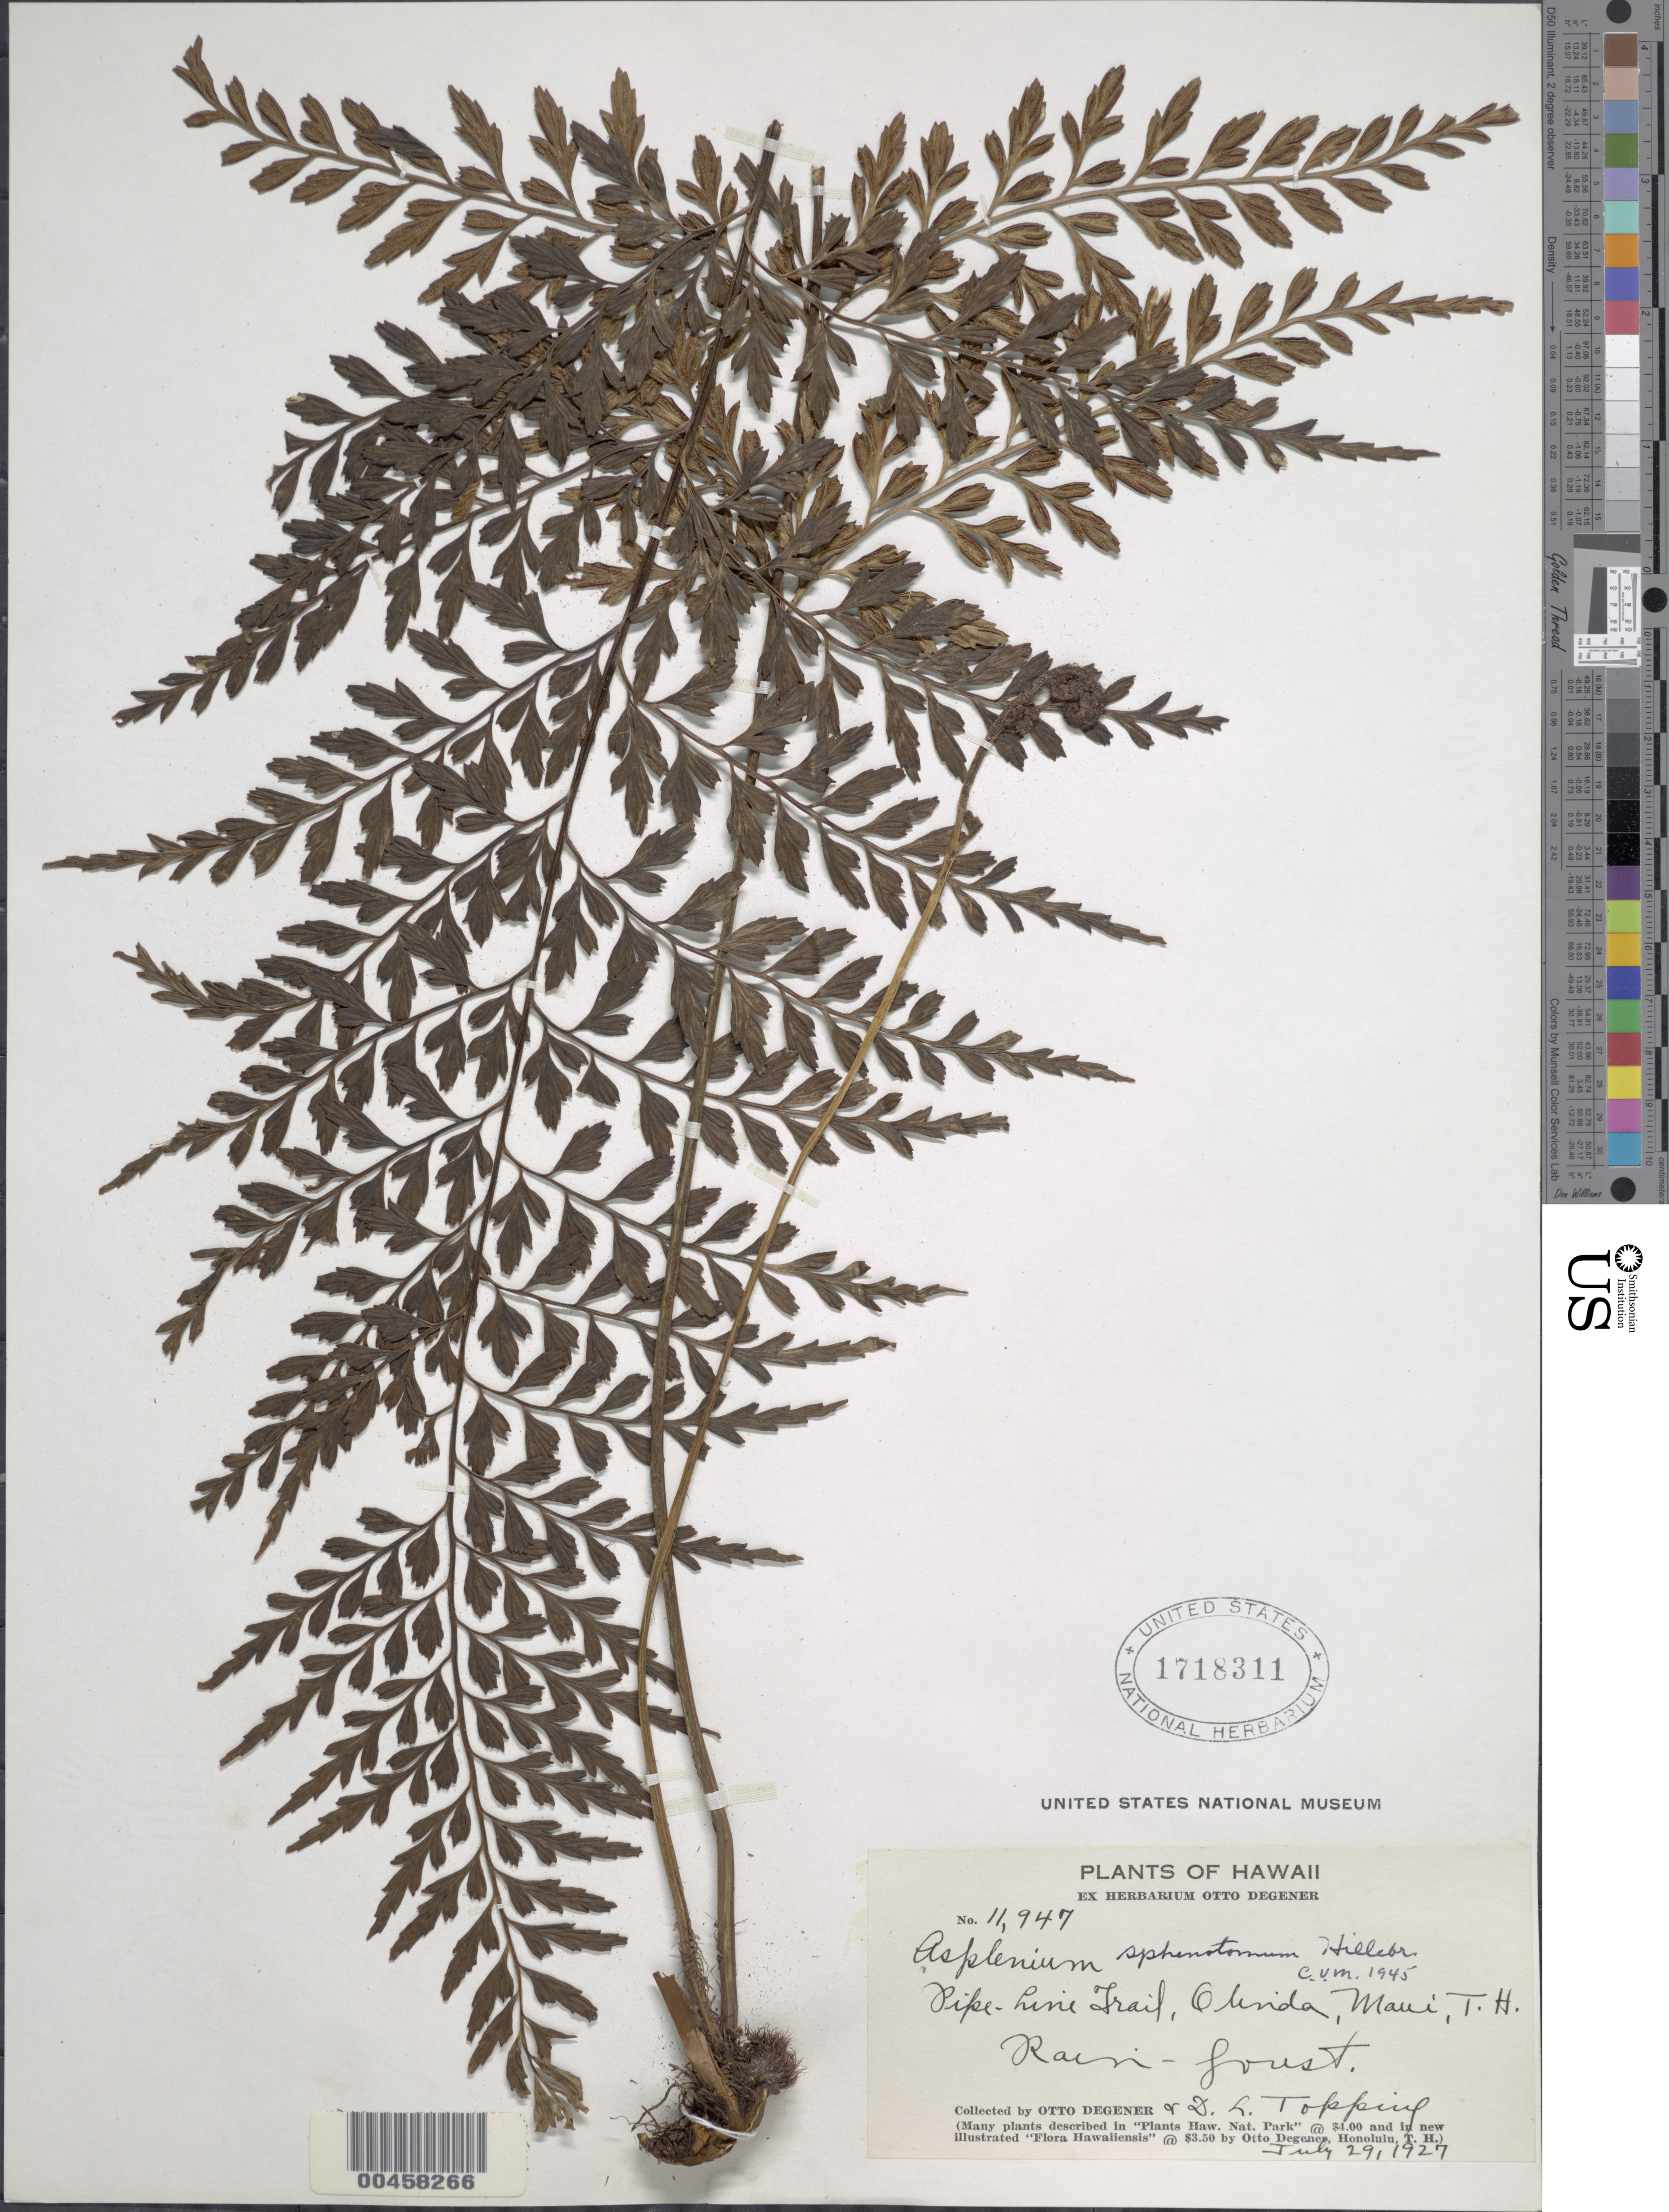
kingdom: Plantae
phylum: Tracheophyta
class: Polypodiopsida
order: Polypodiales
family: Aspleniaceae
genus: Asplenium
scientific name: Asplenium sphenotomum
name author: Hillebr.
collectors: O. Degener & D. L. Topping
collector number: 11947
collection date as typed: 29 Jul 1927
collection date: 1927-07-29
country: United States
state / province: Hawaii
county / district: Maui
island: Maui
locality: Pipe-Line Trail, Olinda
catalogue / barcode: US 1718311